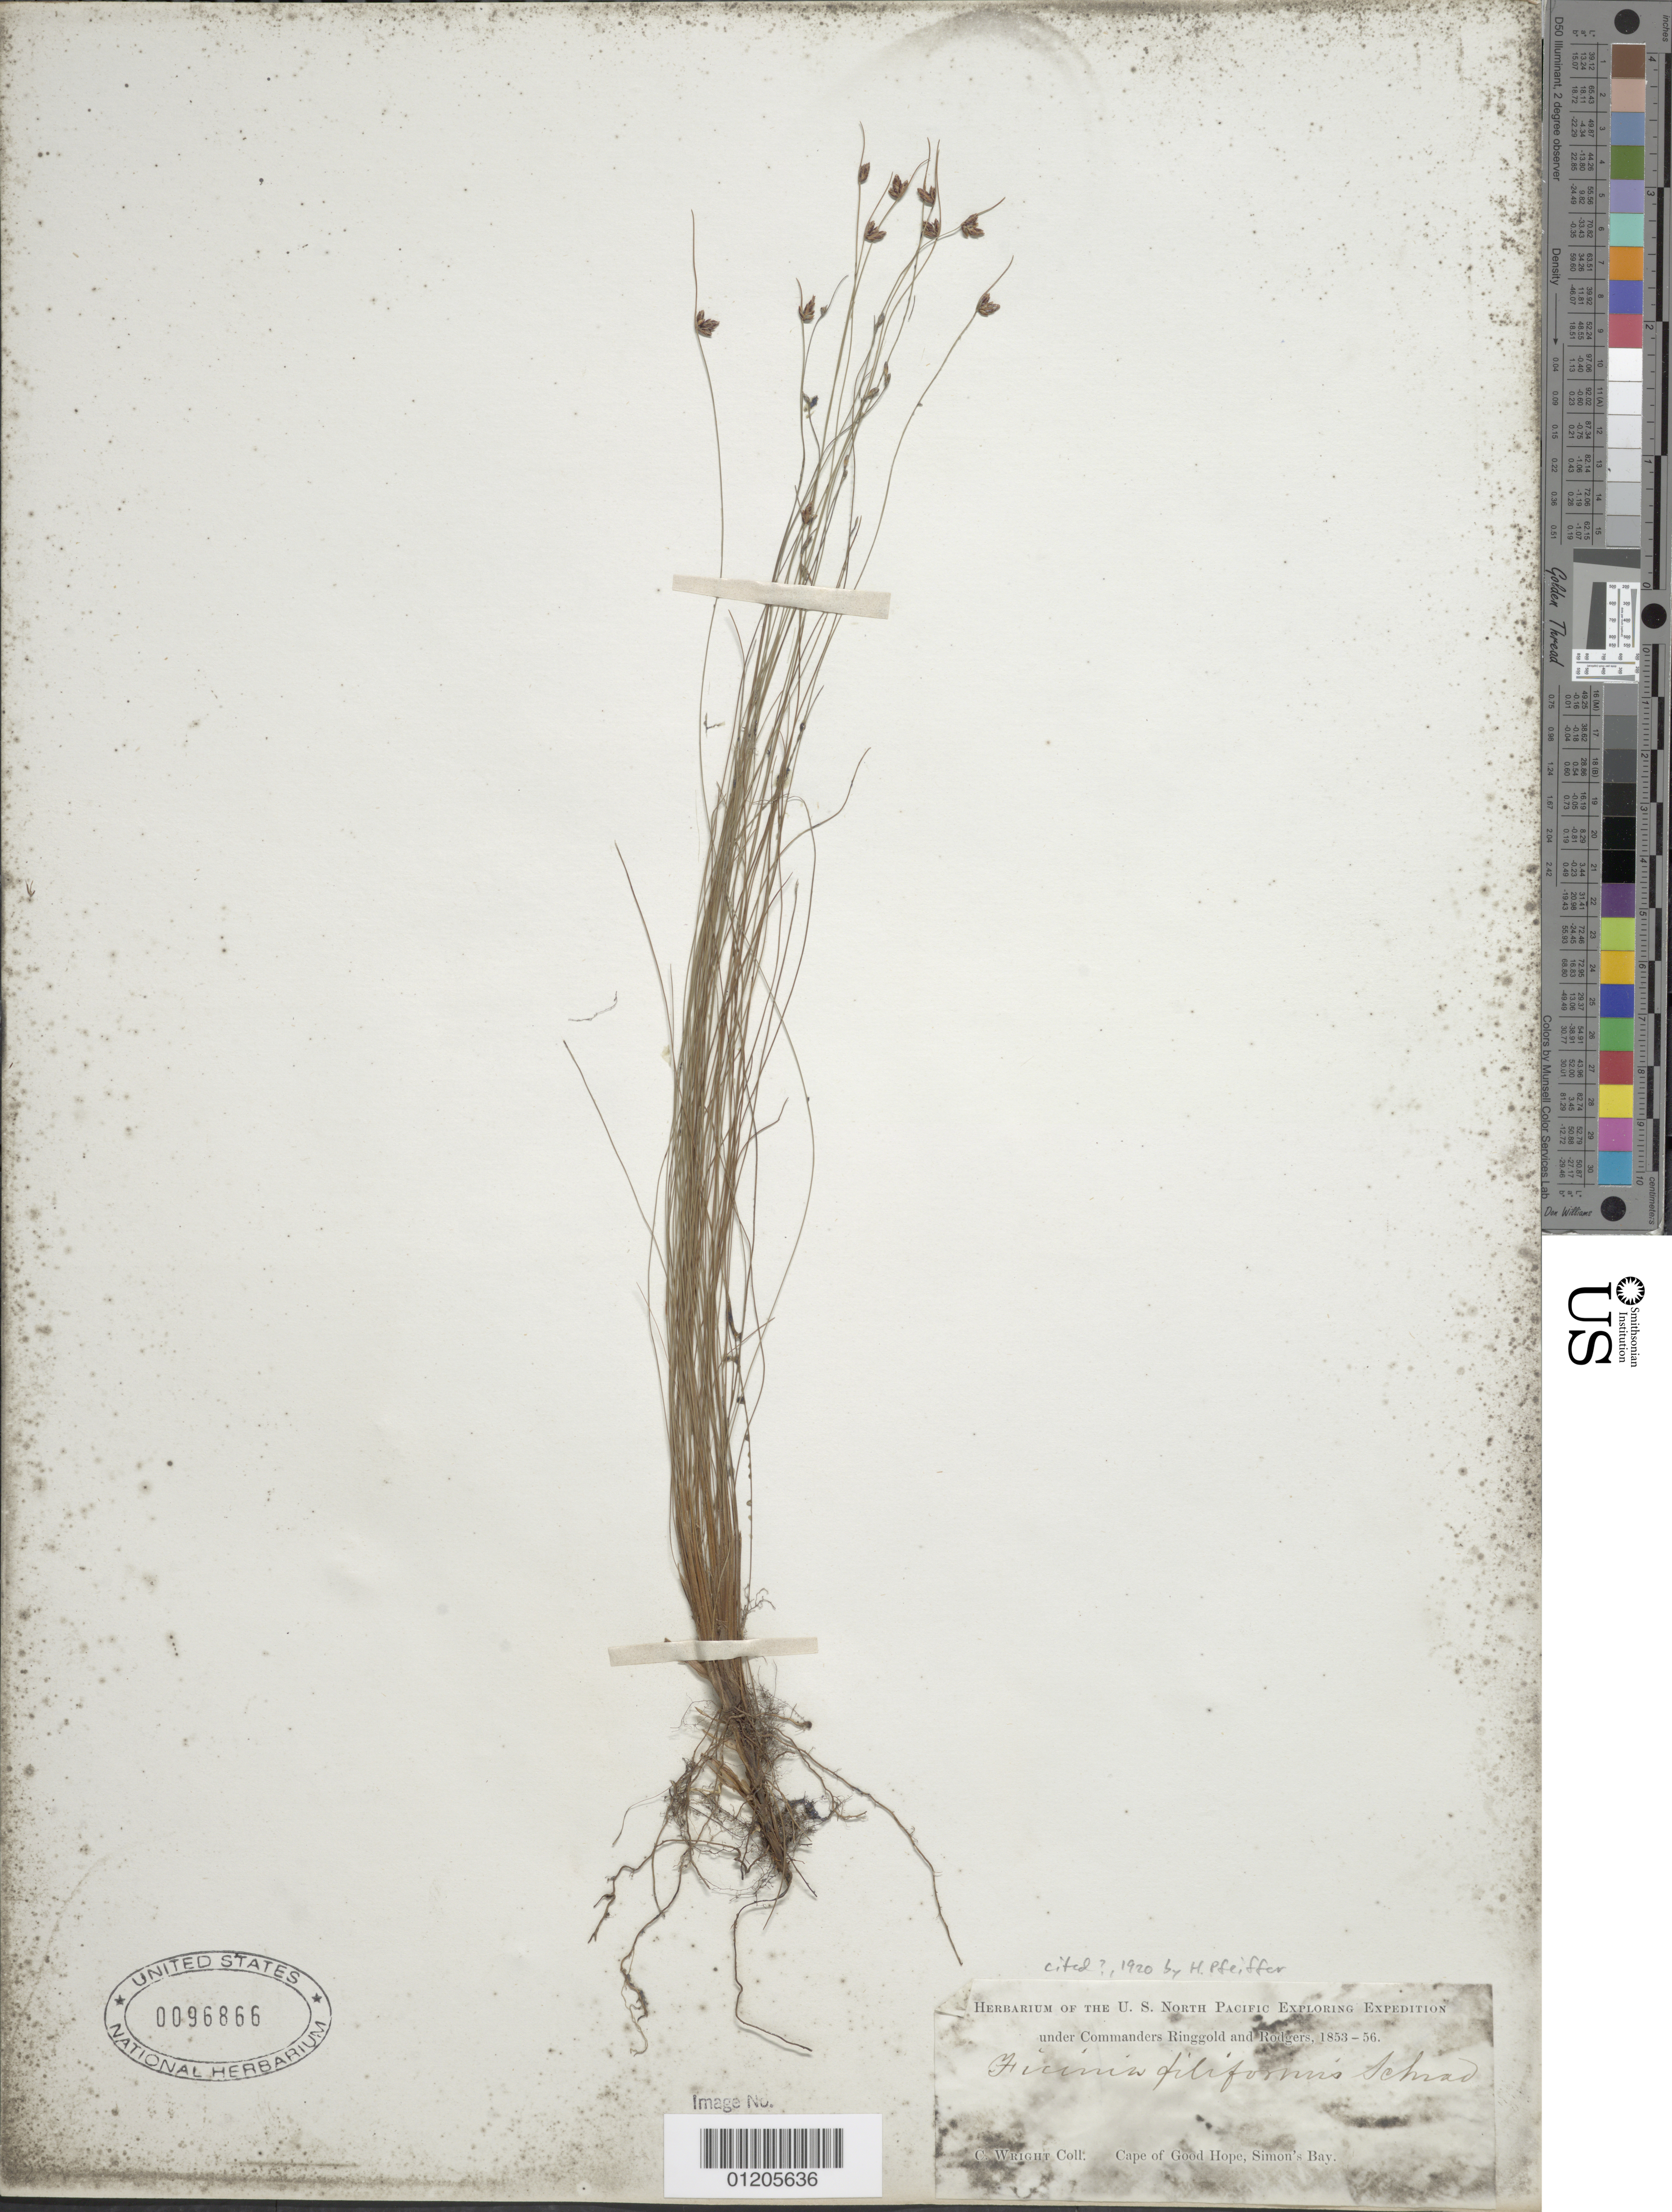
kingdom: Plantae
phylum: Tracheophyta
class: Liliopsida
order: Poales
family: Cyperaceae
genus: Ficinia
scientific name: Ficinia filiformis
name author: (Lam.) Schrad.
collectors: C. Wright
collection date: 1853/1856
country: South Africa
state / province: Western Cape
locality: Cape of Good Hope, Simon's Bay.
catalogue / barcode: US 96866